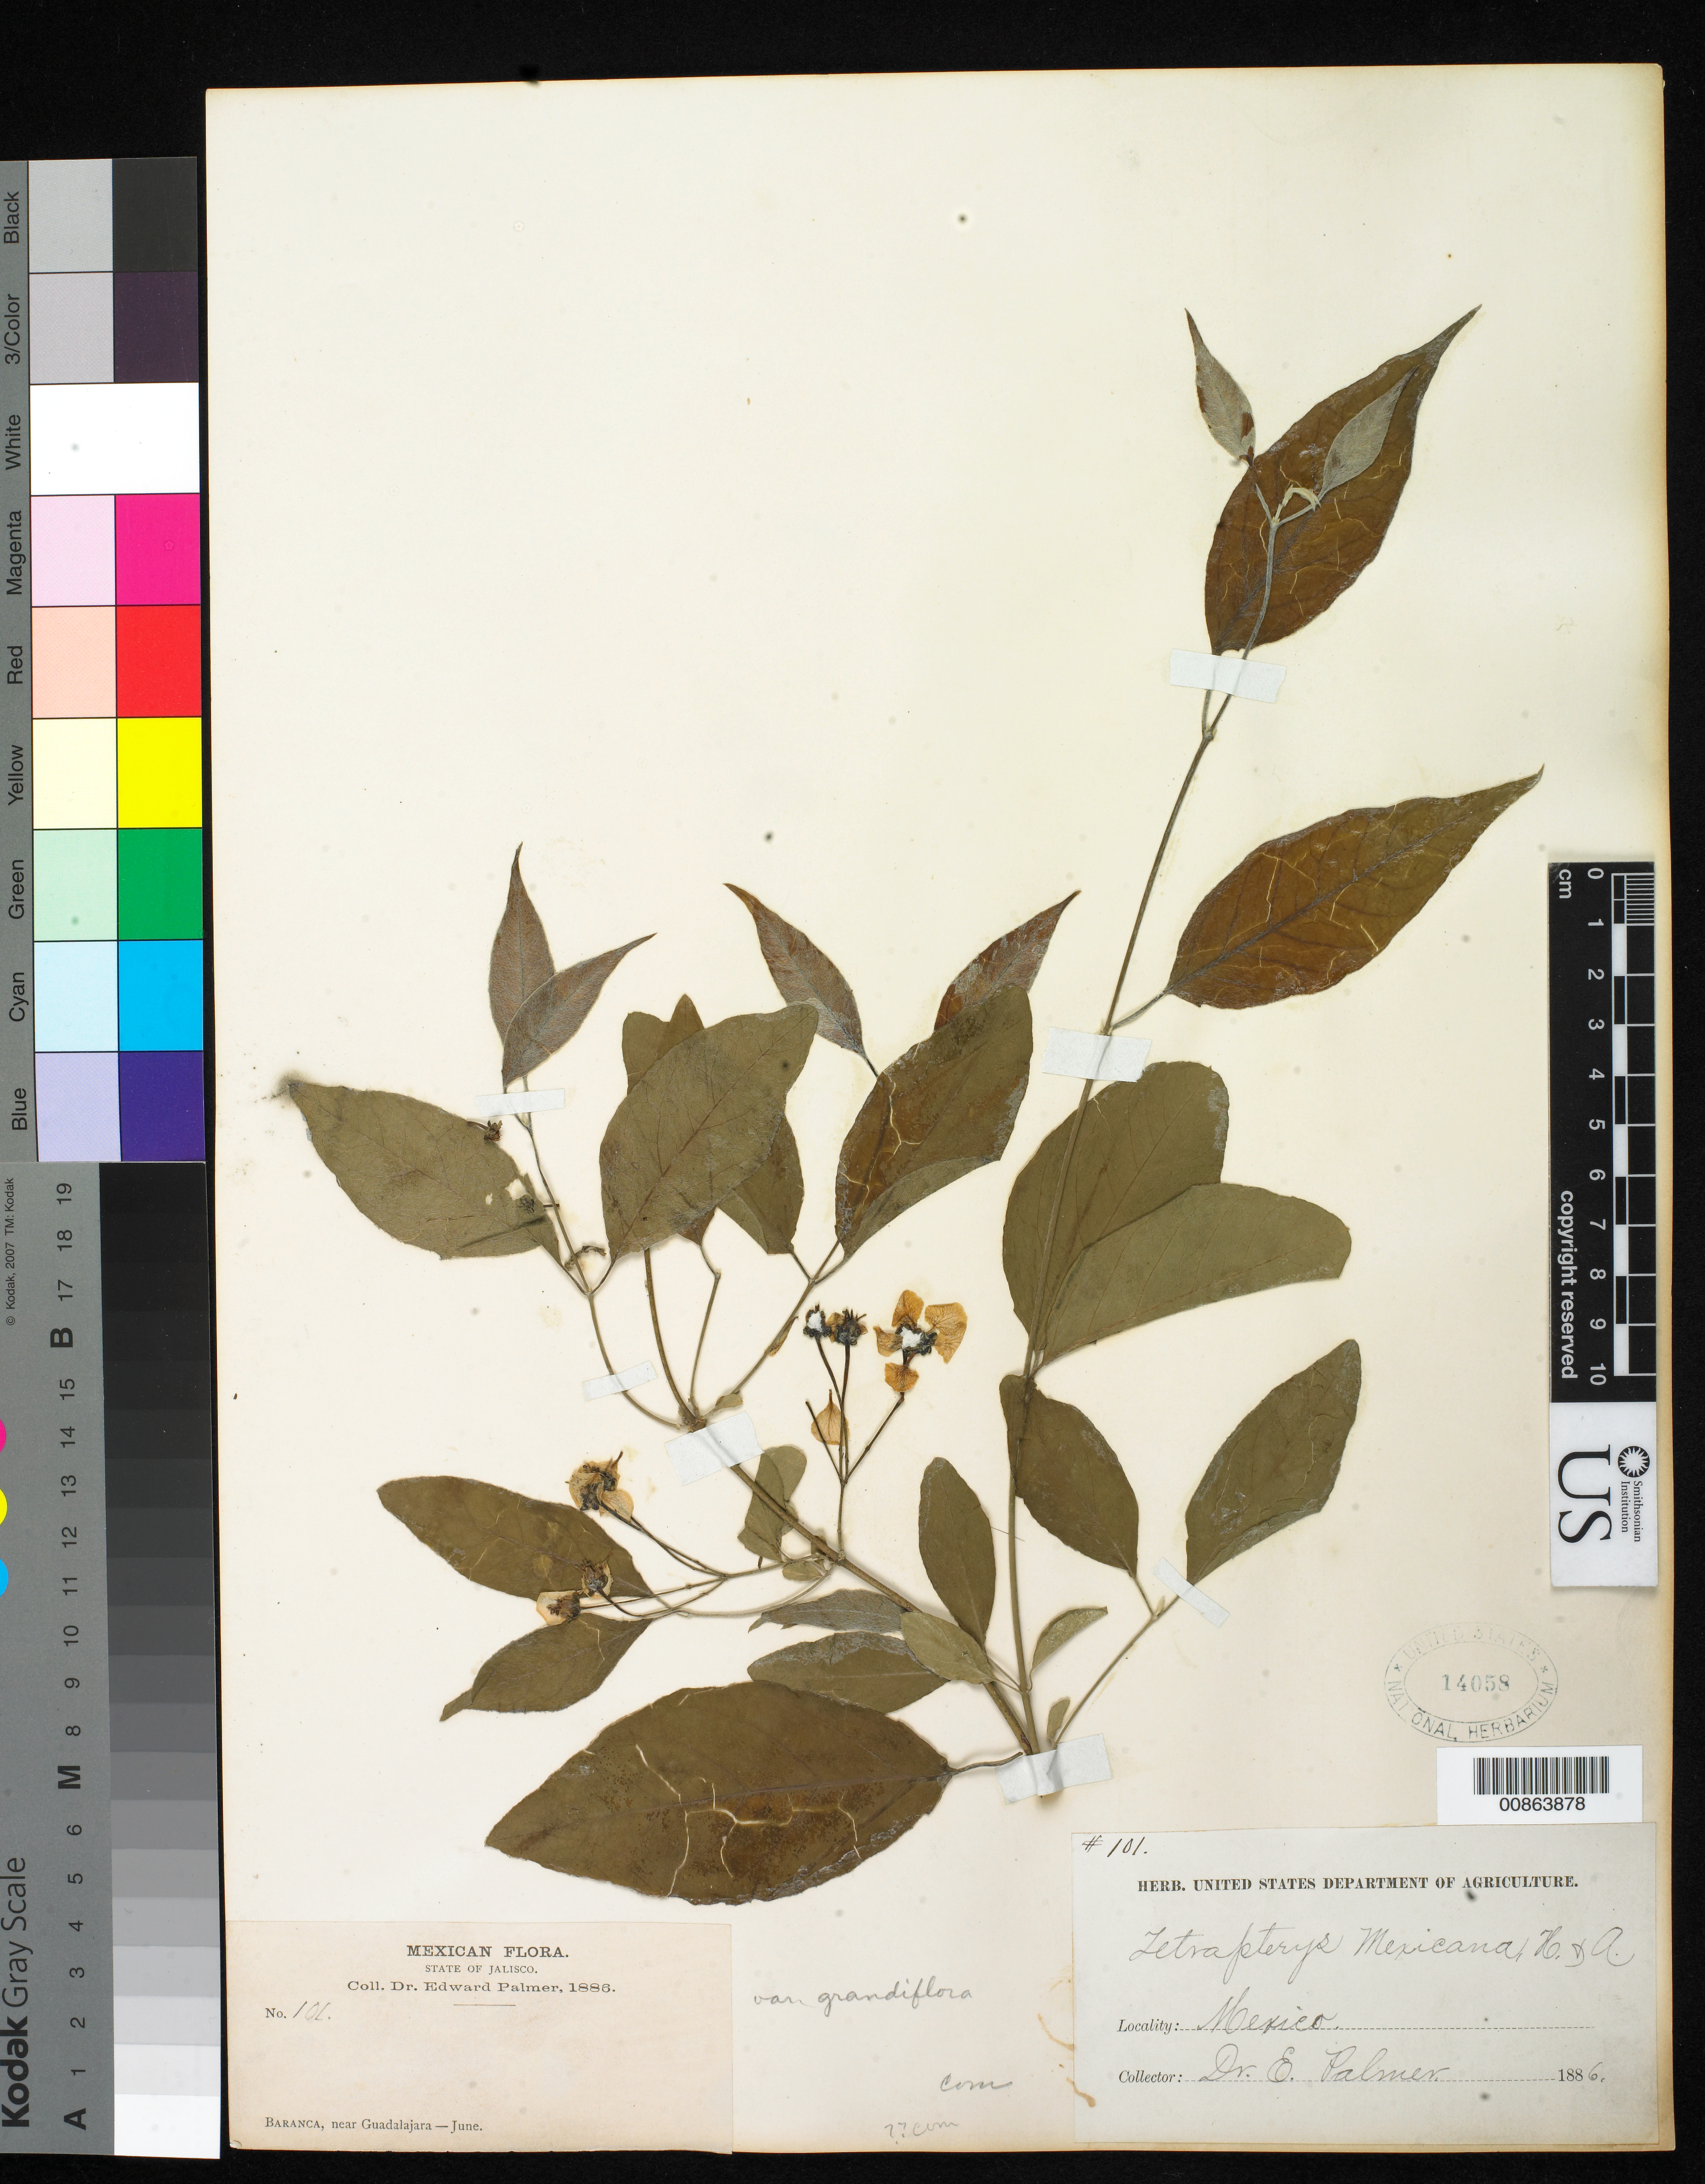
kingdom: Plantae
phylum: Tracheophyta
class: Magnoliopsida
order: Malpighiales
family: Malpighiaceae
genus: Tetrapterys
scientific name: Tetrapterys mexicana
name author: Hook. & Arn.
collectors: E. Palmer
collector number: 101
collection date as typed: Jun 1886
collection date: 1886-06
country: Mexico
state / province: Jalisco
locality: Barranca, near Guadalajara, Jalisco.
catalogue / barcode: US 14058